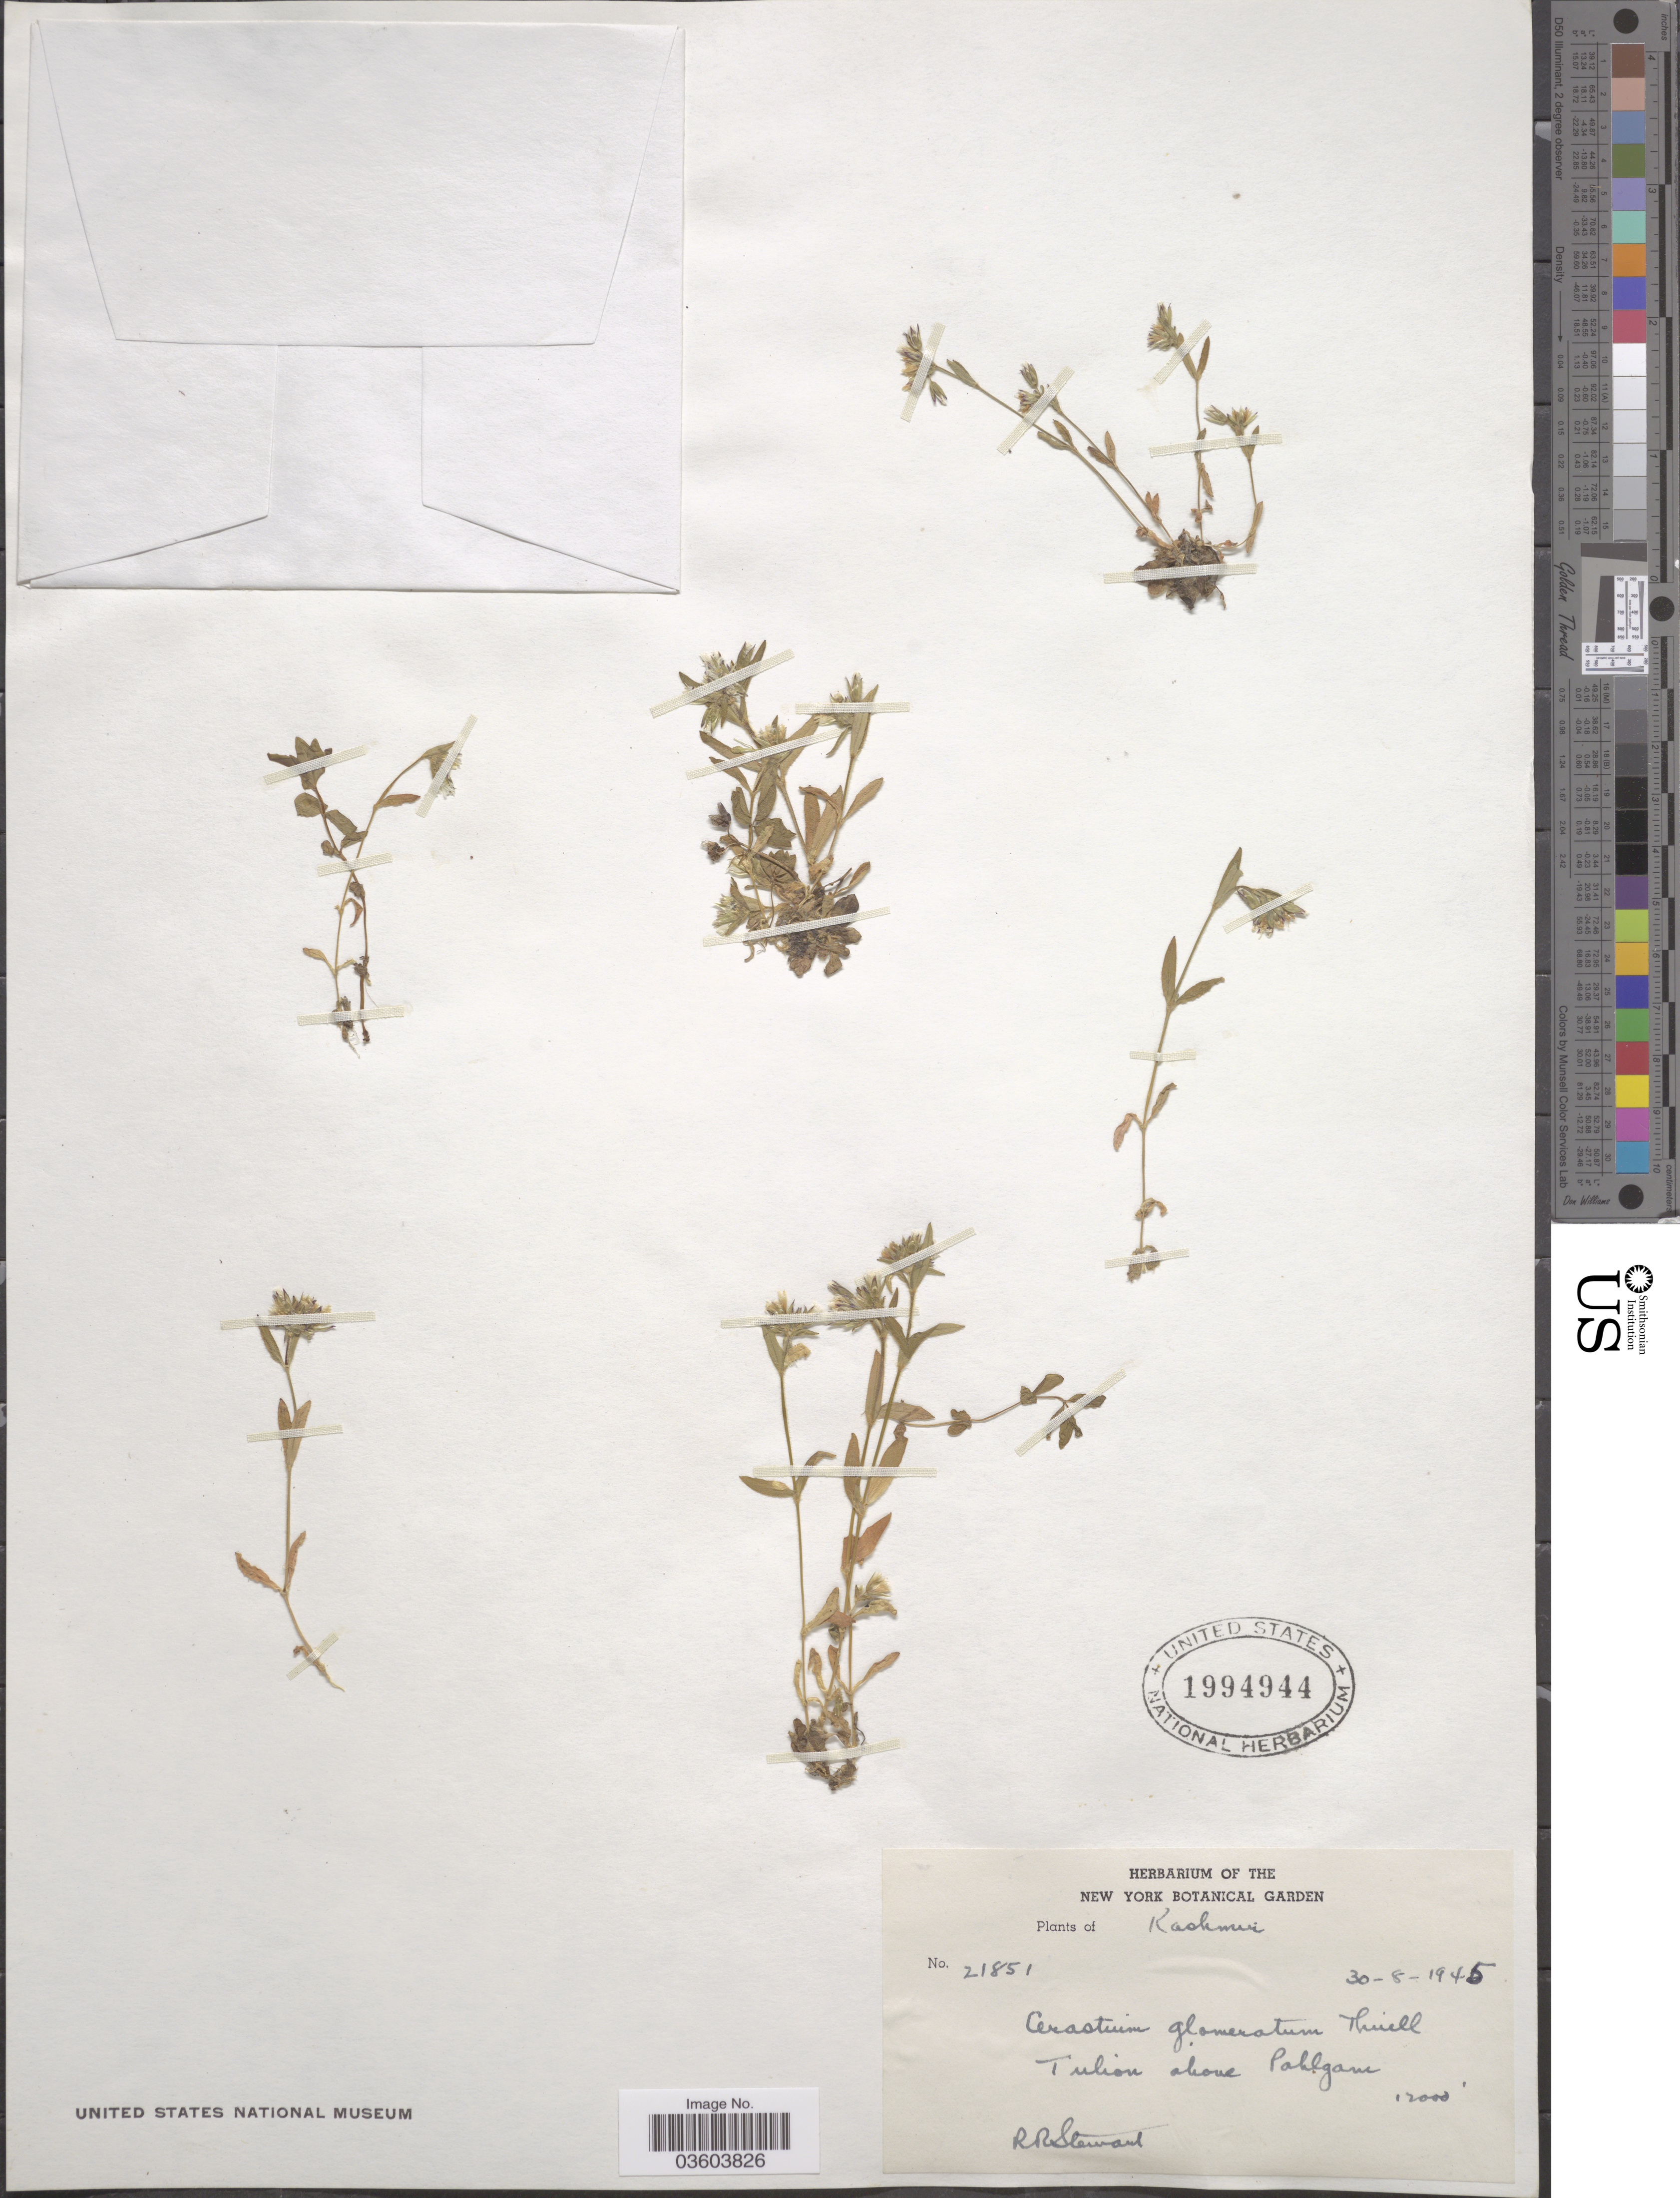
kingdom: Plantae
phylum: Tracheophyta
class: Magnoliopsida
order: Caryophyllales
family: Caryophyllaceae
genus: Cerastium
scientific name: Cerastium glomeratum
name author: Thuill.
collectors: R. Stewart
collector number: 21851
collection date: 1945-08-30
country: India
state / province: Jammu and Kashmir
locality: Kashmir. Tulion above Pahlgam.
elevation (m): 3658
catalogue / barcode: US 1994944